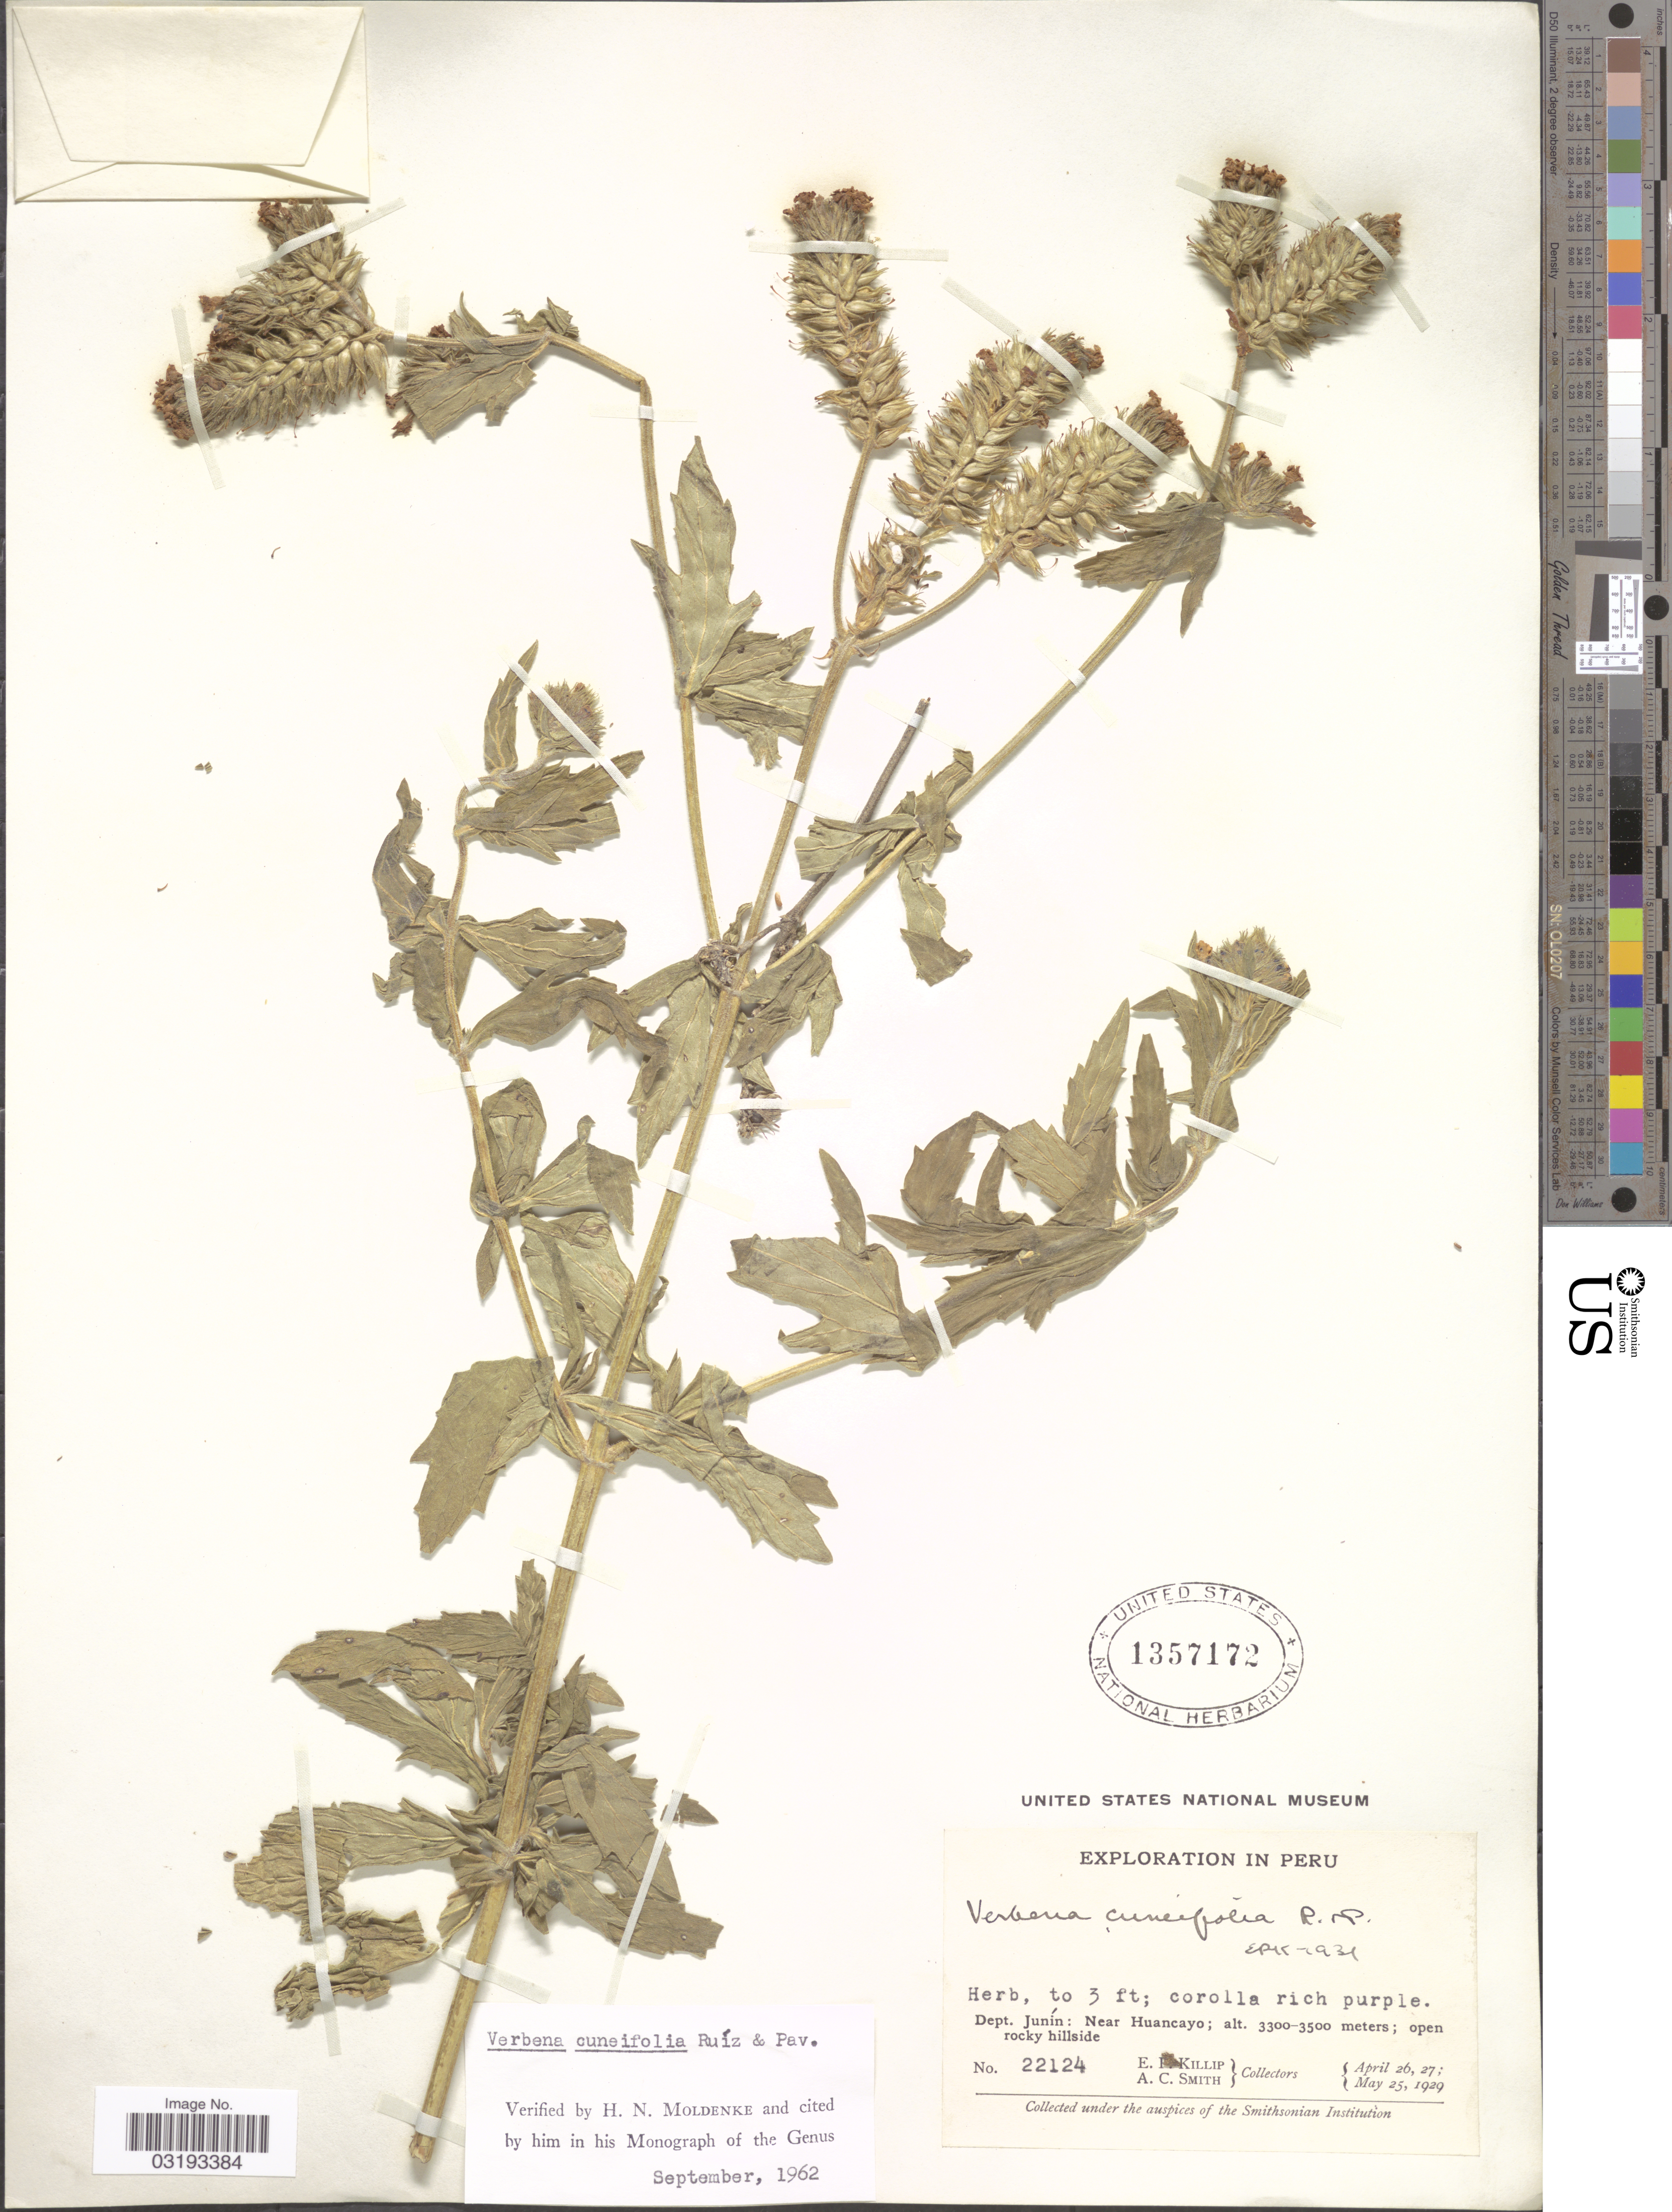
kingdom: Plantae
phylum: Tracheophyta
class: Magnoliopsida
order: Lamiales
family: Verbenaceae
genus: Verbena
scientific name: Verbena cuneifolia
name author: Ruiz & Pav.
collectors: E. P. Killip & A. C. Smith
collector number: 22124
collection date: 1929-04-26/1929-05-25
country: Peru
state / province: Junín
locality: Dept. Junín: Near Huancayo.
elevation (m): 3300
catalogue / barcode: US 1357172